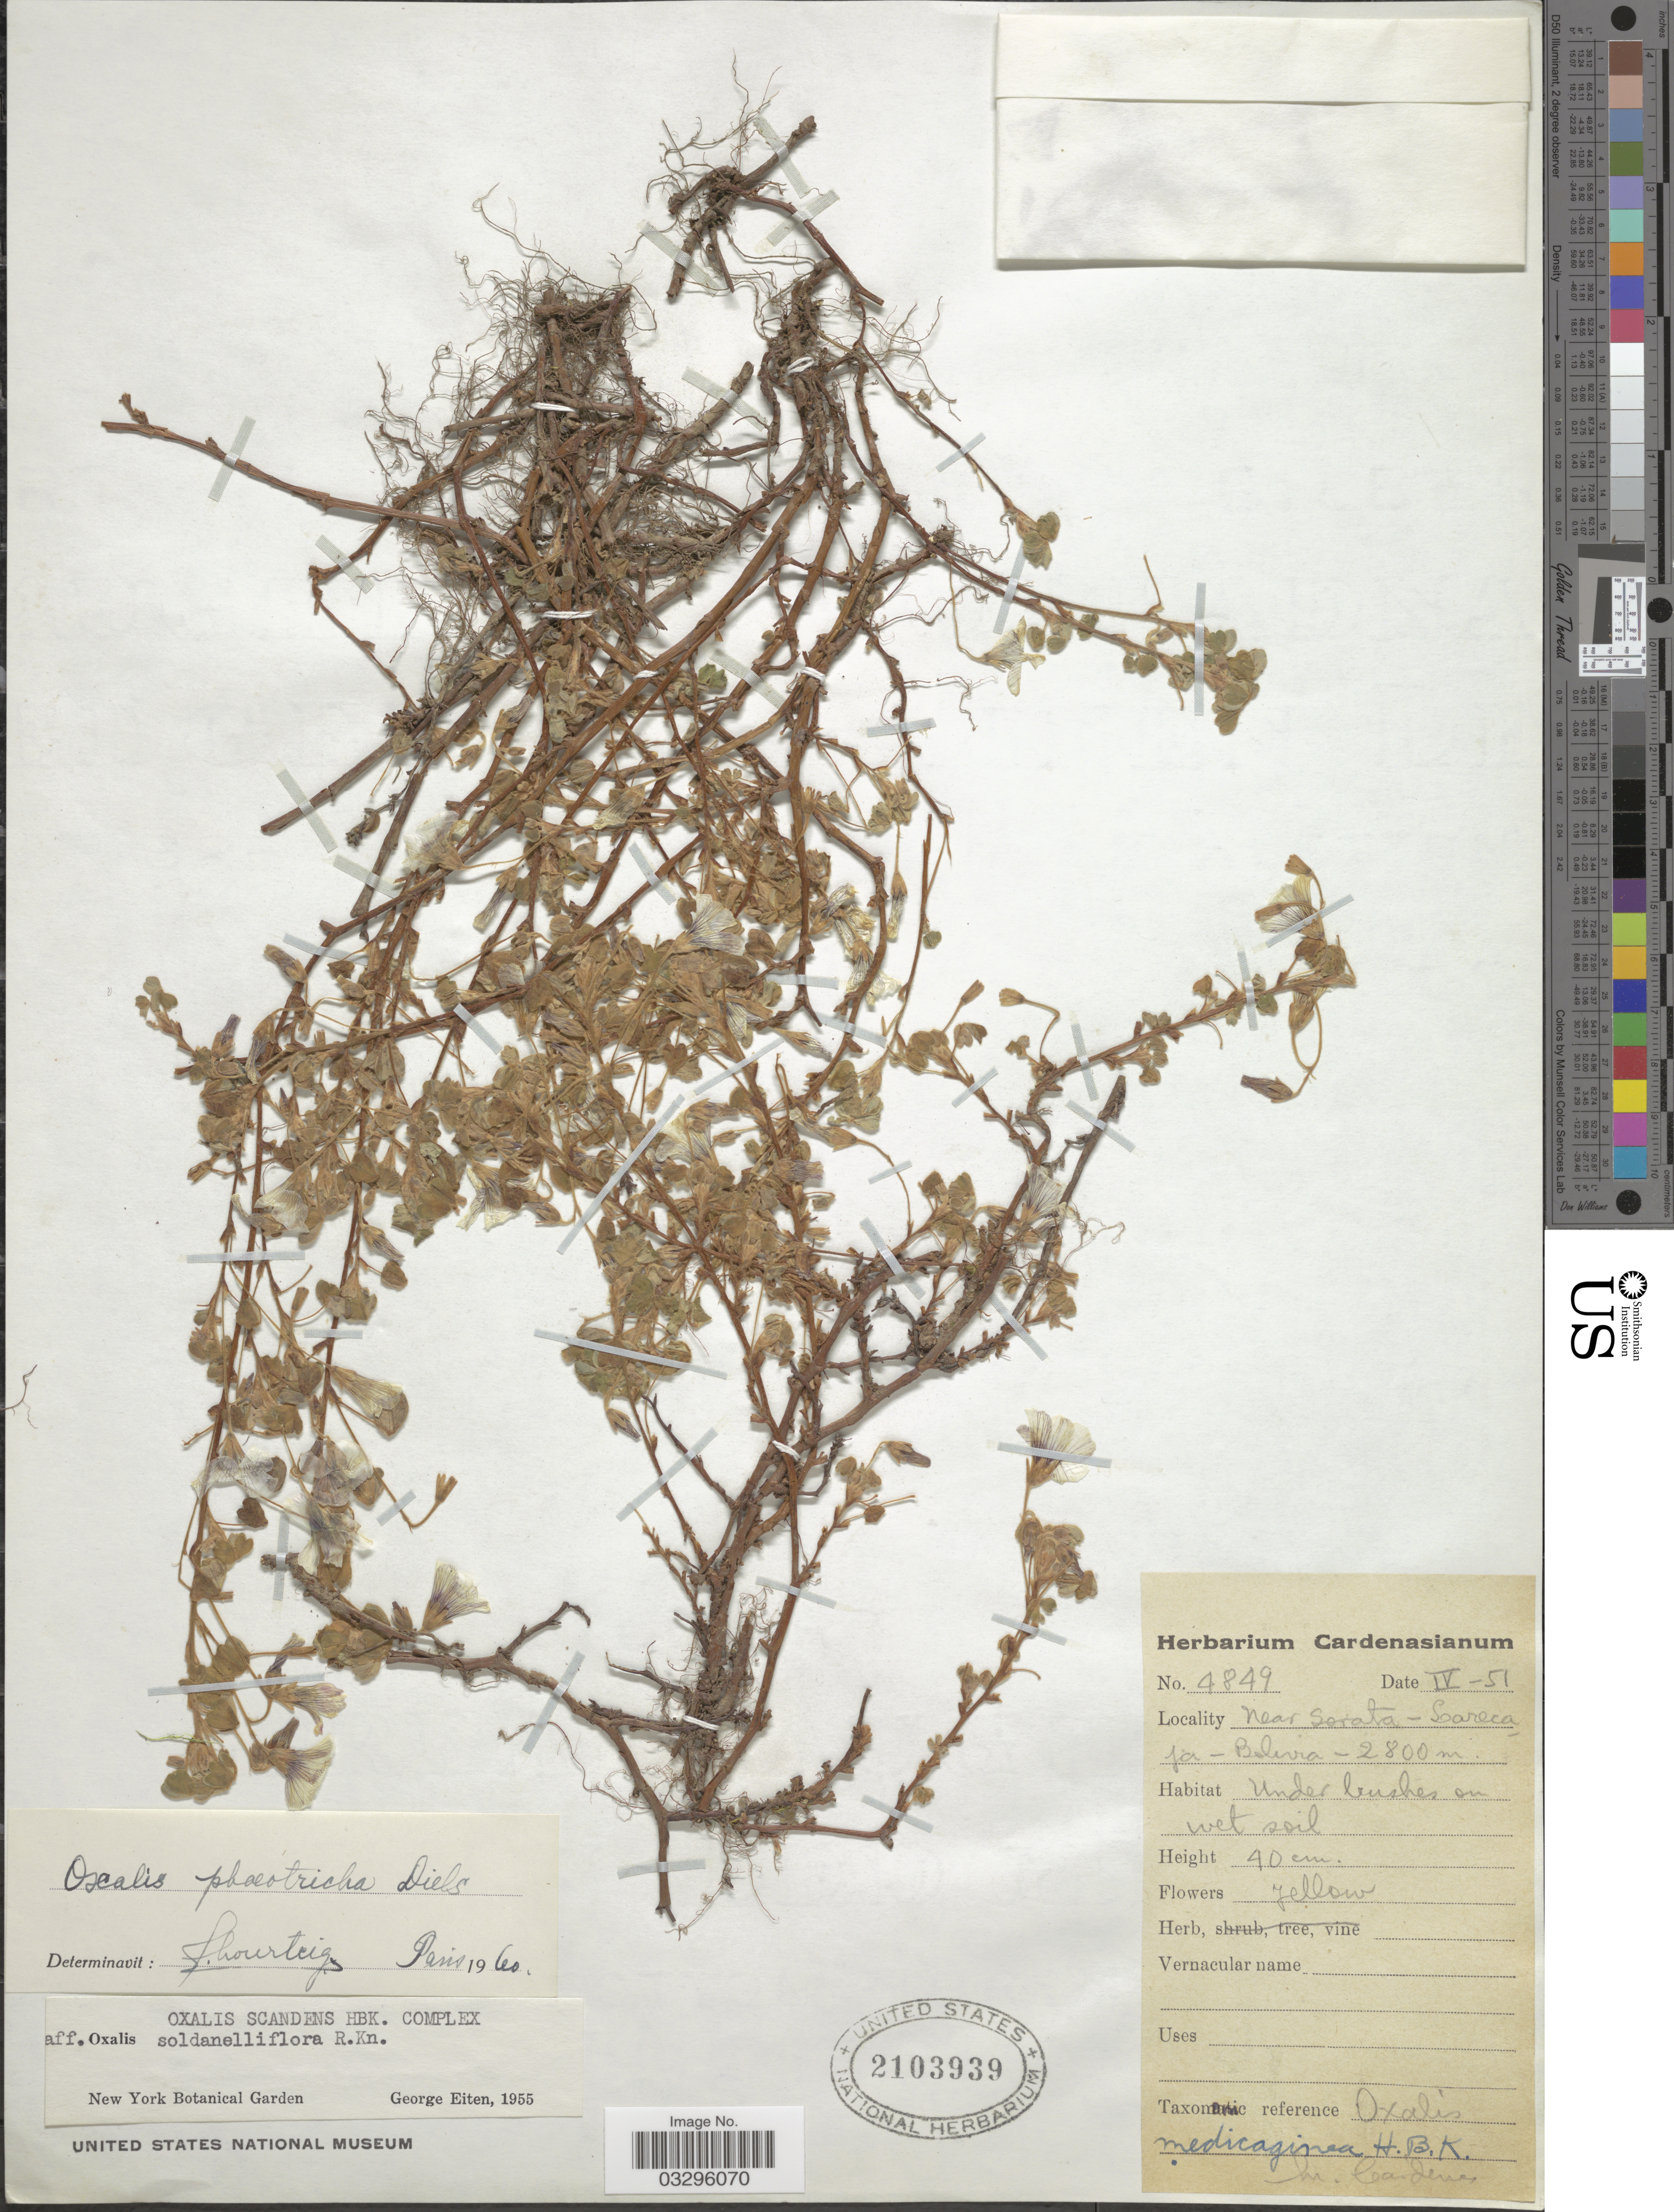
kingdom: Plantae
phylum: Tracheophyta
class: Magnoliopsida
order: Oxalidales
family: Oxalidaceae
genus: Oxalis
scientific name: Oxalis phaeotricha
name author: Diels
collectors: M. Cárdenas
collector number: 4849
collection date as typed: Transcribed d/m/y: /4/51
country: Bolivia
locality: Near Sorata-Larecaja.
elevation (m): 2800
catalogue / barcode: US 2103939